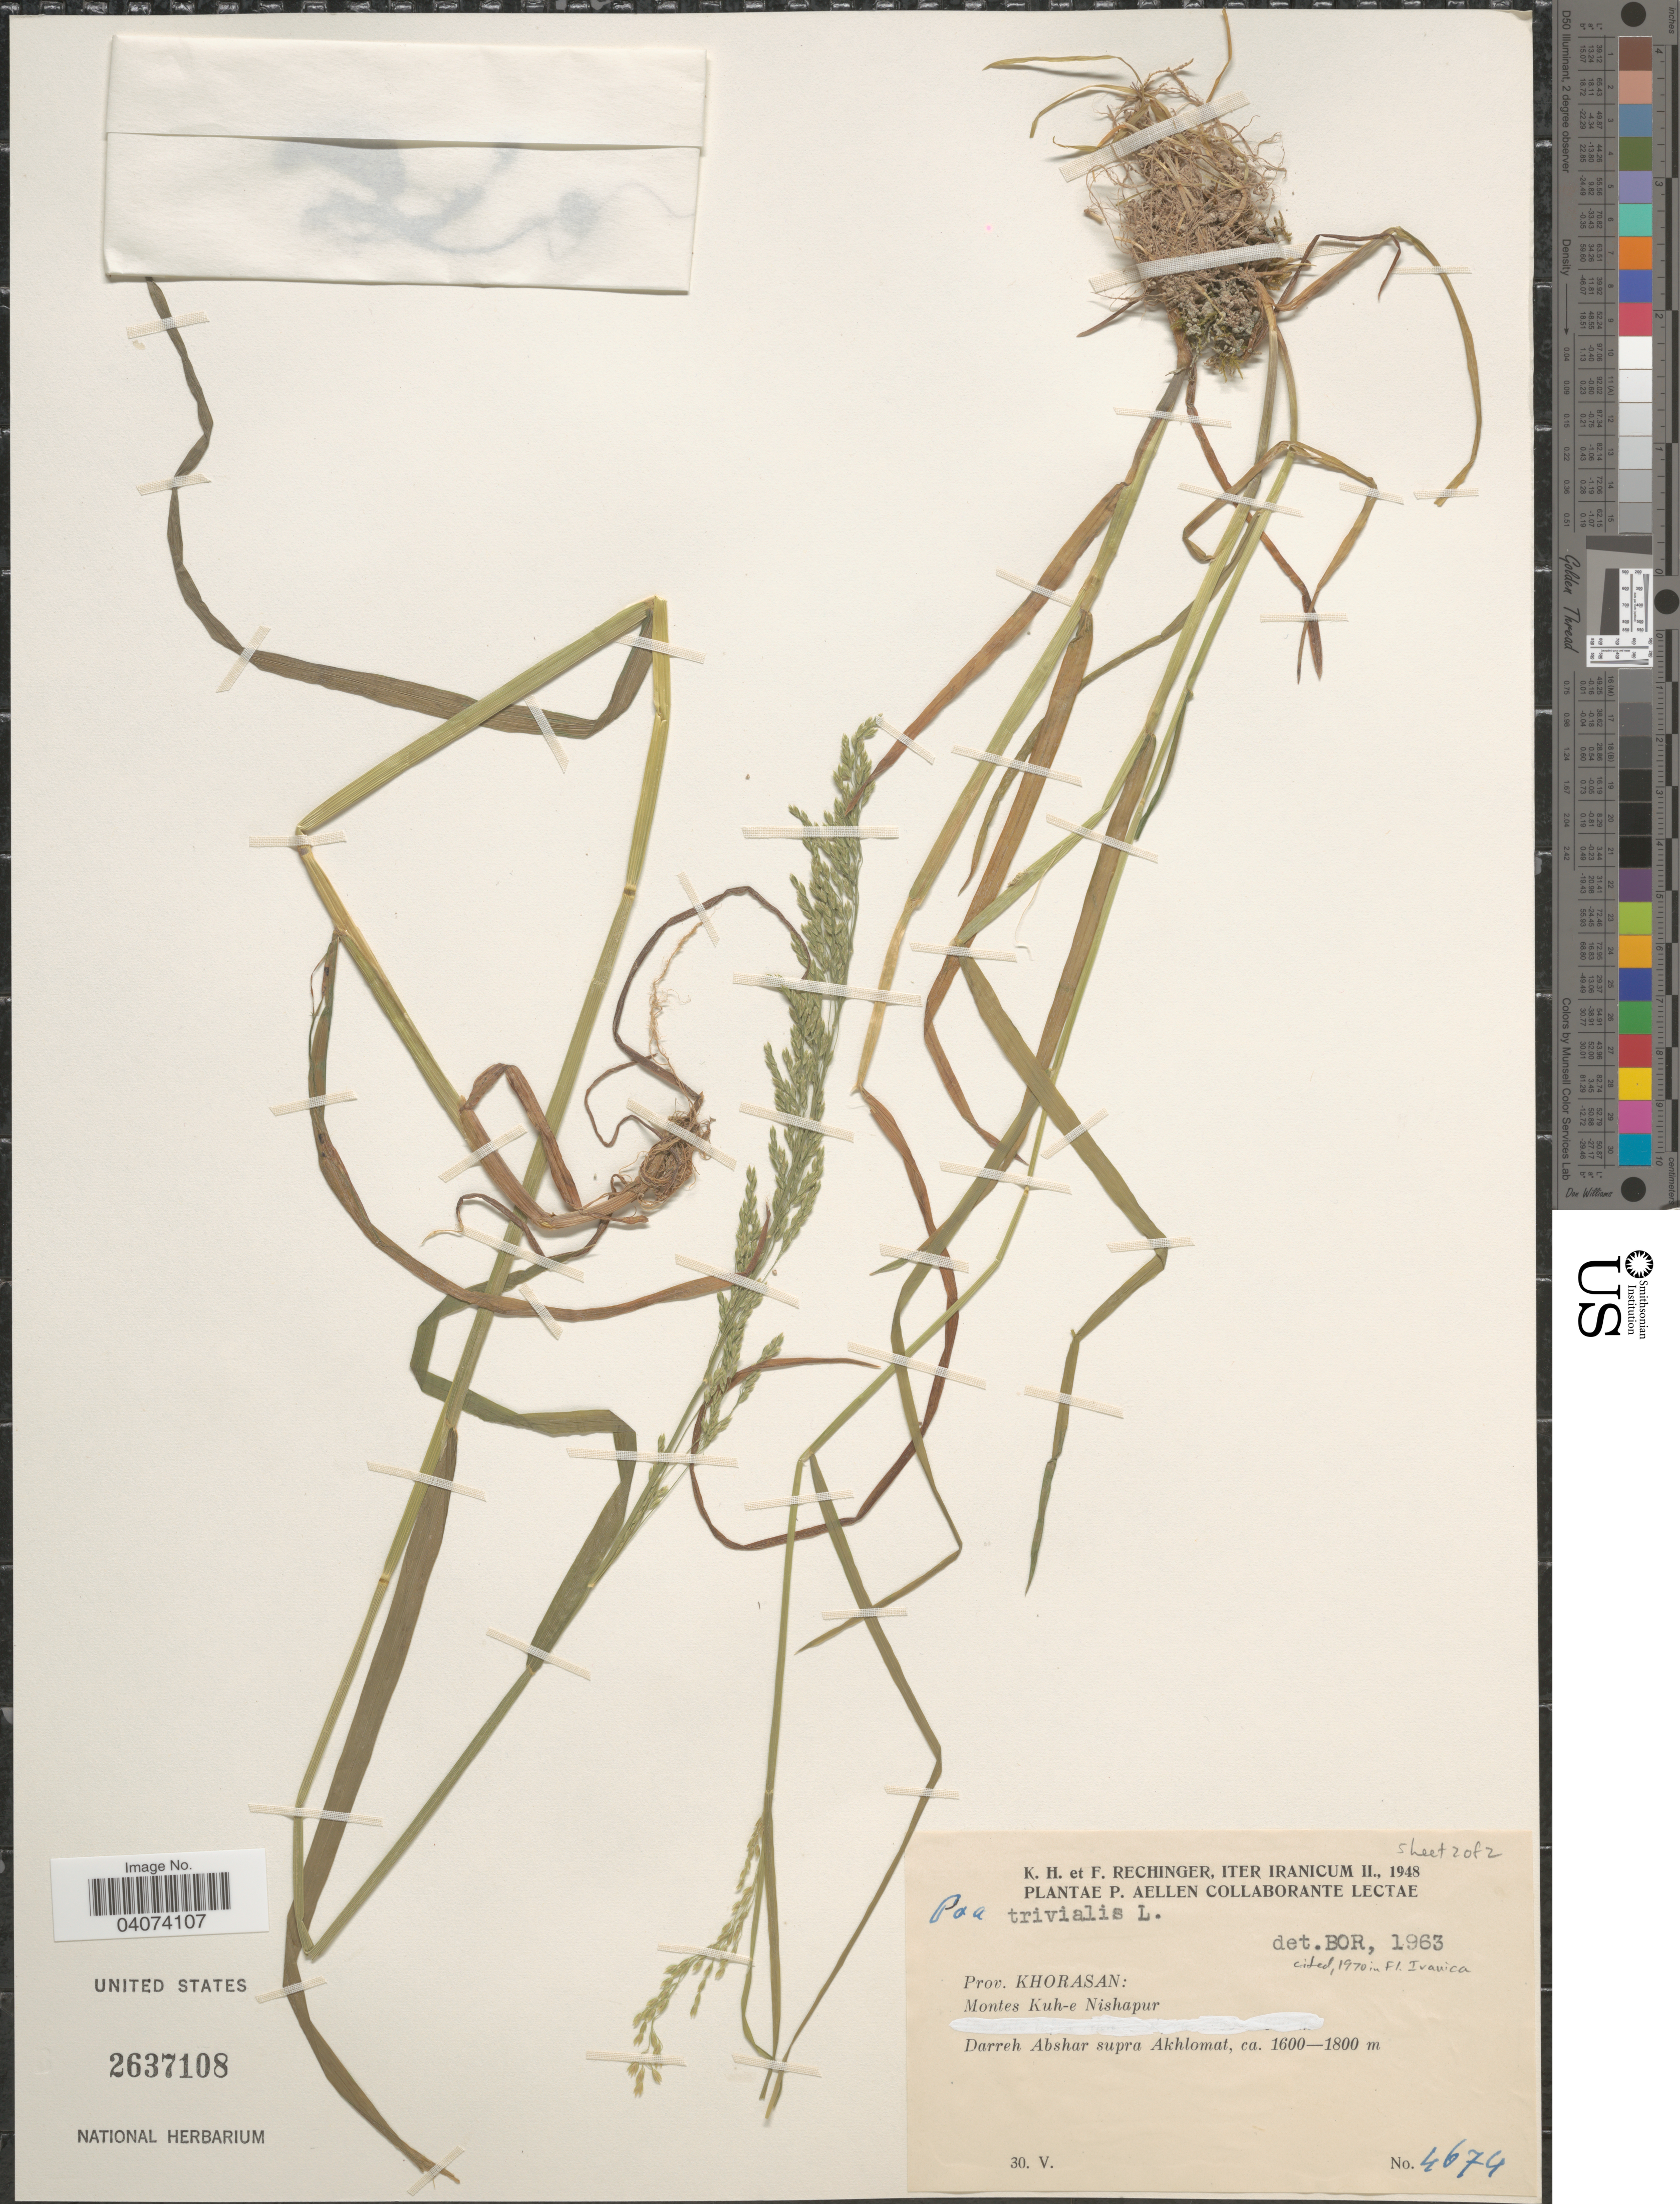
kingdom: Plantae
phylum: Tracheophyta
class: Liliopsida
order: Poales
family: Poaceae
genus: Poa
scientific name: Poa trivialis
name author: L.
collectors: K. H. Rechinger & F. Rechinger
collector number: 4674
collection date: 1948-05-30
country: Iran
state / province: Khorasan [obsolete]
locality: Iter Iranicum II., 1948. Prov. Khorasan: Montes Kuh-e Nishapur. Darreh Abshar supra Akhlomat.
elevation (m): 1600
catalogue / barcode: US 2637108